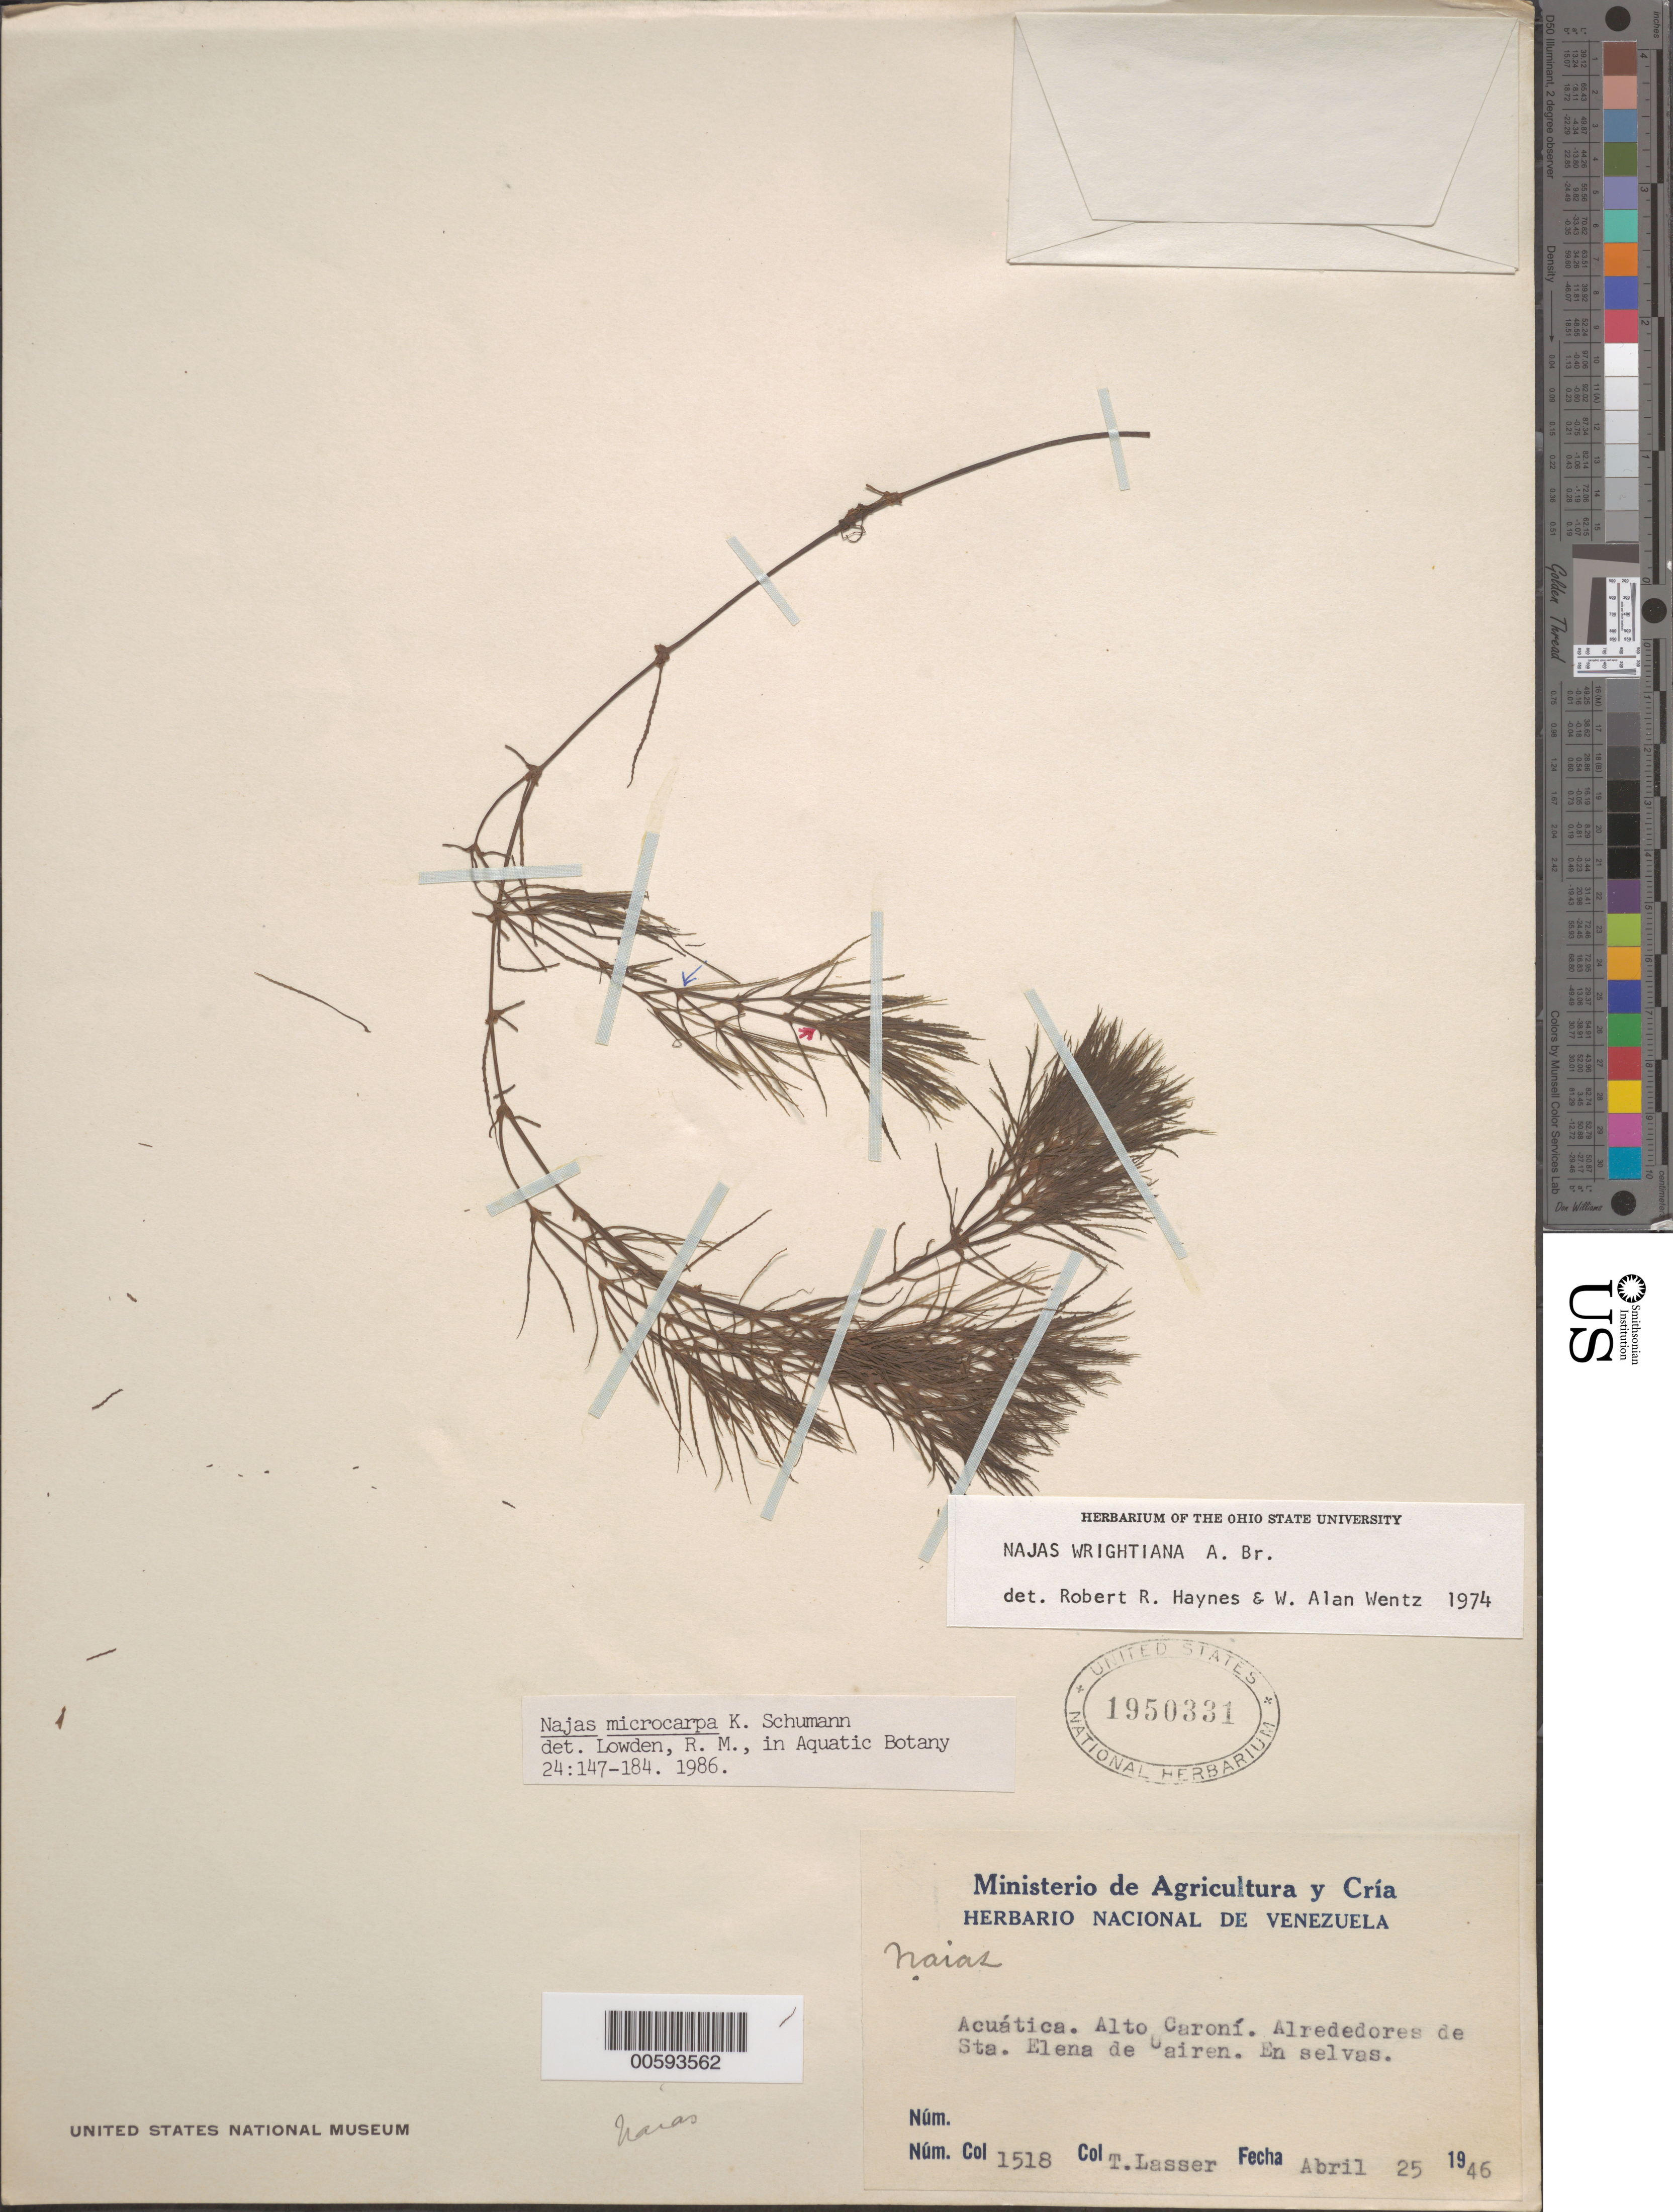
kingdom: Plantae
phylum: Tracheophyta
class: Liliopsida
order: Alismatales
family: Hydrocharitaceae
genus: Najas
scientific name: Najas microcarpa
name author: K. Schum.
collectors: T. Lasser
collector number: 1518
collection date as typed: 25 Apr 1946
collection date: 1946-04-25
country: Venezuela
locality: Acuatica, Alto Caroni, Sta. Elena de Cairen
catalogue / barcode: US 1950331